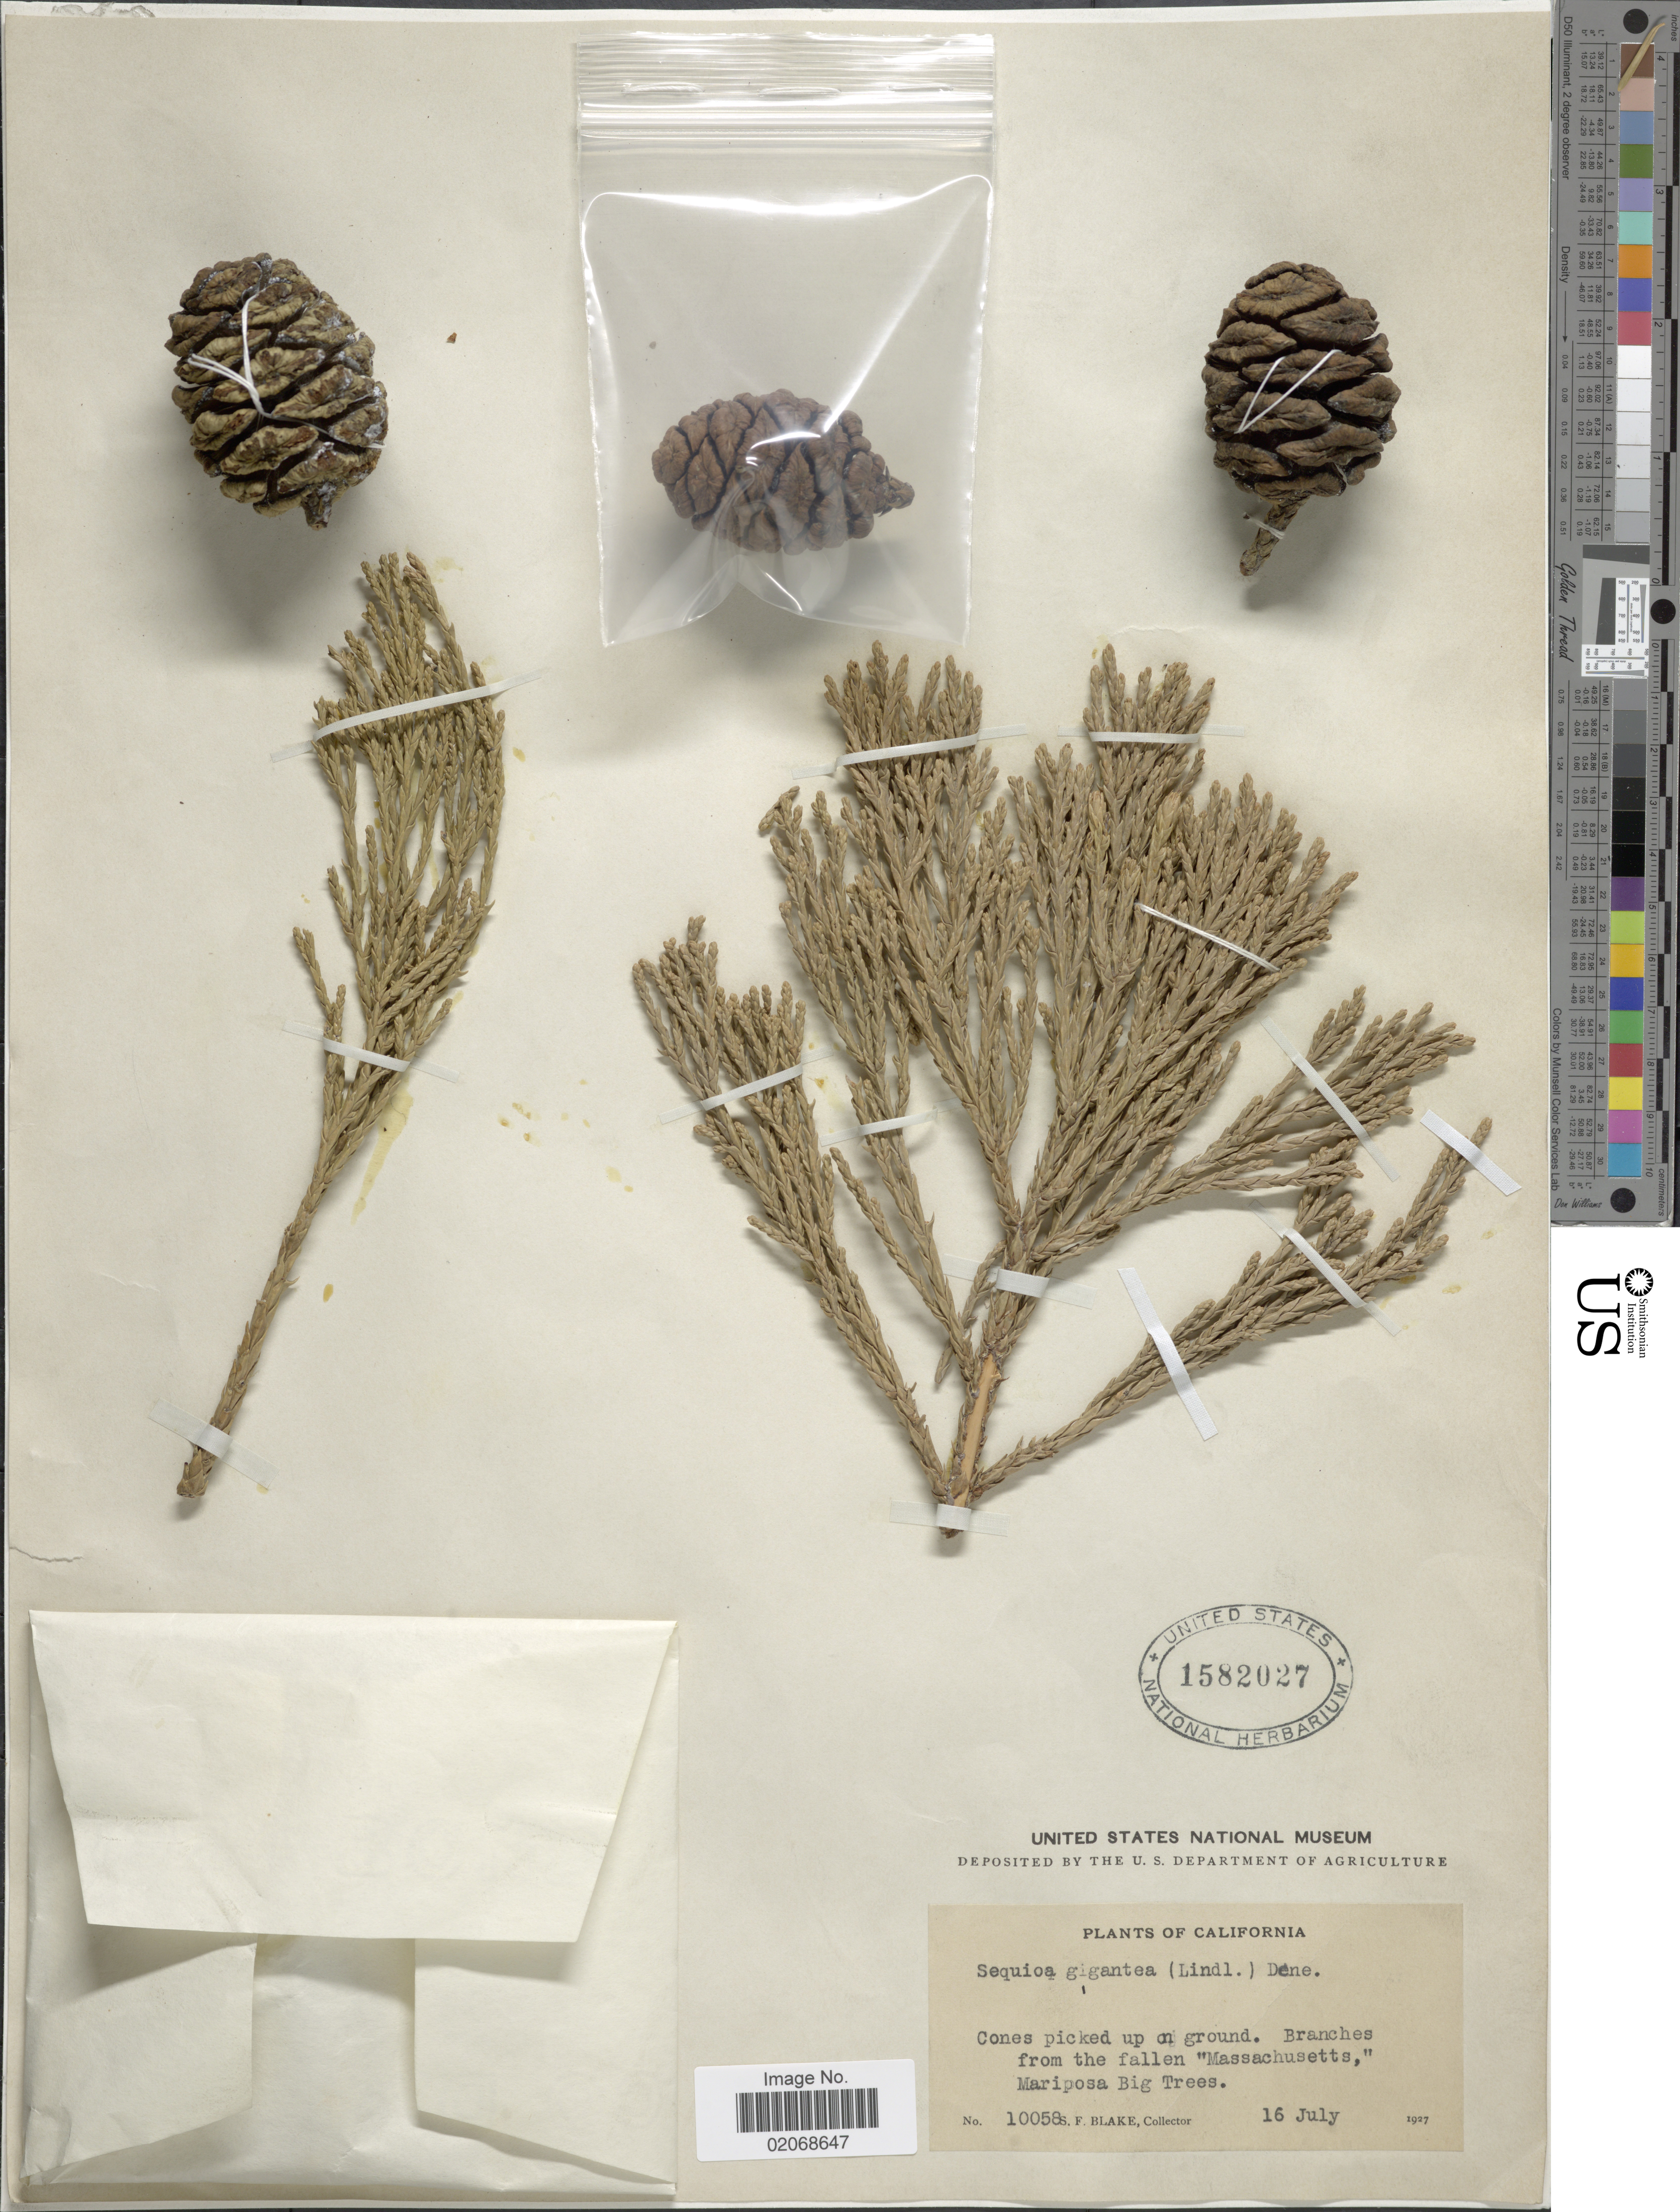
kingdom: Plantae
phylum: Tracheophyta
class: Pinopsida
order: Pinales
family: Cupressaceae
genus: Sequoia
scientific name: Sequoia gigantea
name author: (Lindl.) Decne.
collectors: S. Blake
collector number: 10058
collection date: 1927-07-16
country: United States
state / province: California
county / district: Mariposa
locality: Mariposa Big Trees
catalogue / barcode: US 1582027